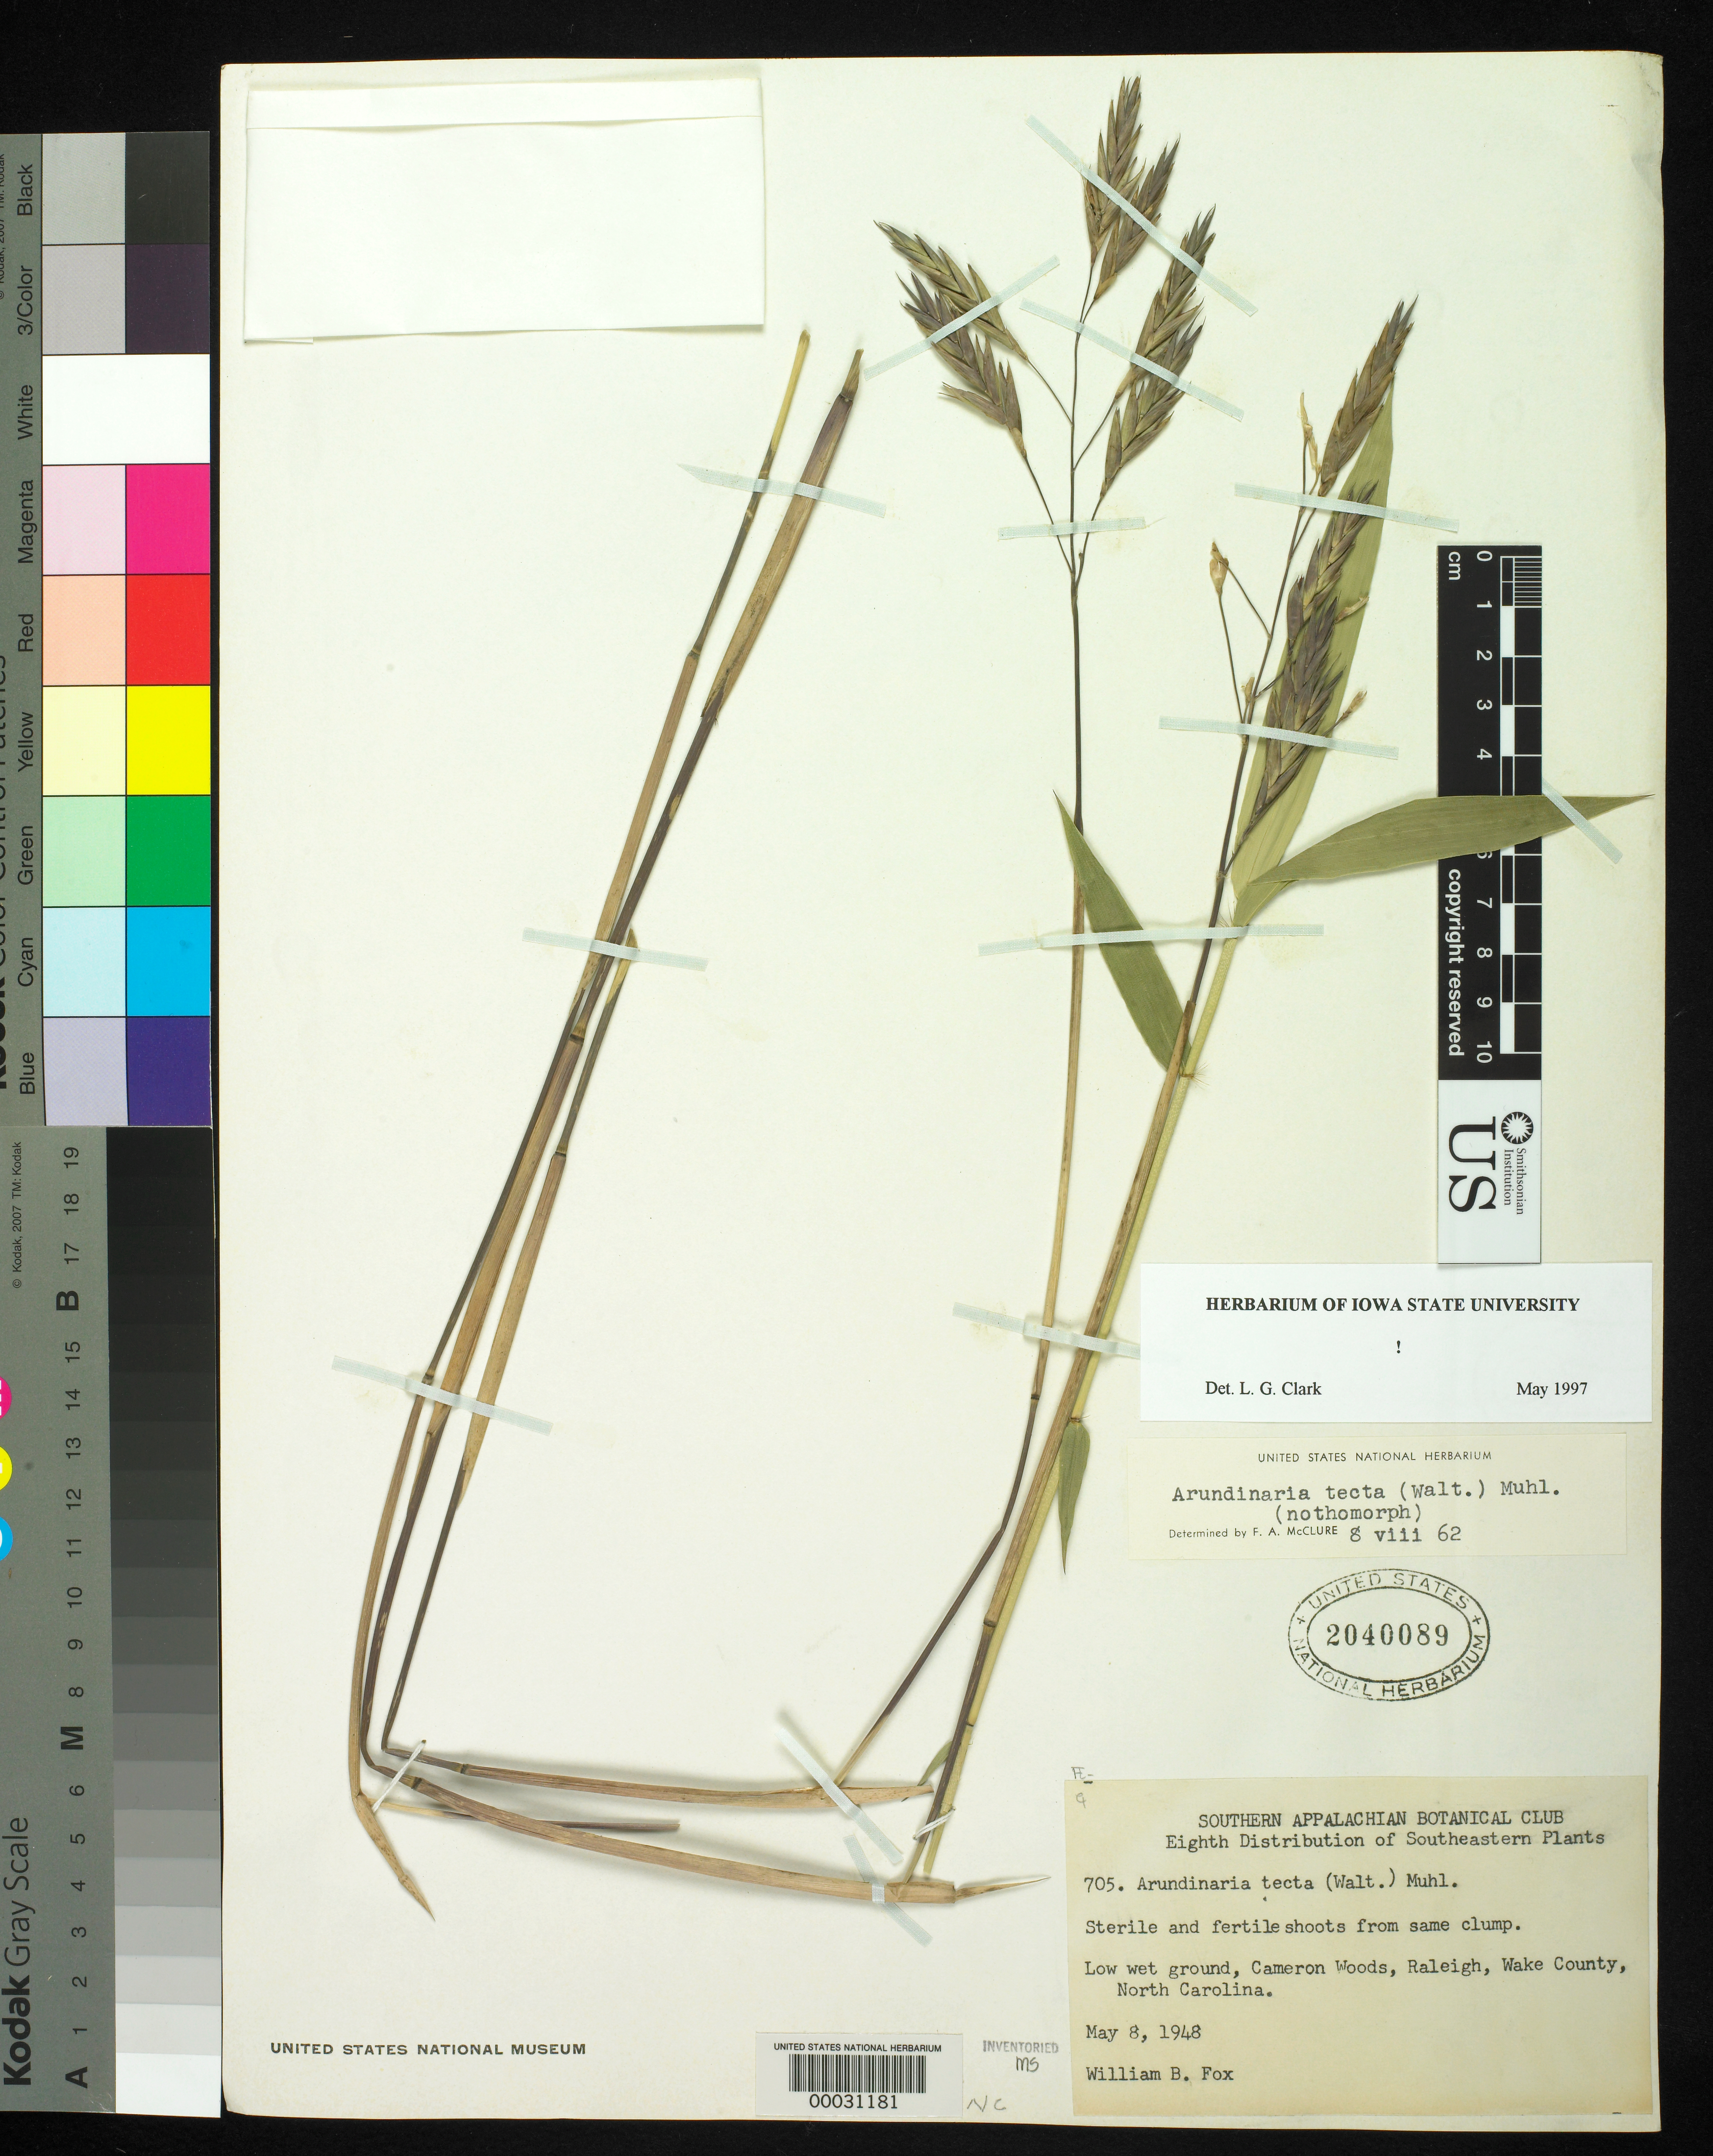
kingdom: Plantae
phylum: Tracheophyta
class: Liliopsida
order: Poales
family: Poaceae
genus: Arundinaria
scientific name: Arundinaria tecta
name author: (Walter) Muhl.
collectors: W. B. Fox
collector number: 705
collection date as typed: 08 May 1948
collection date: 1948-05-08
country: United States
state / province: North Carolina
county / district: Wake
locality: Cameron woods, raleigh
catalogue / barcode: US 2040089